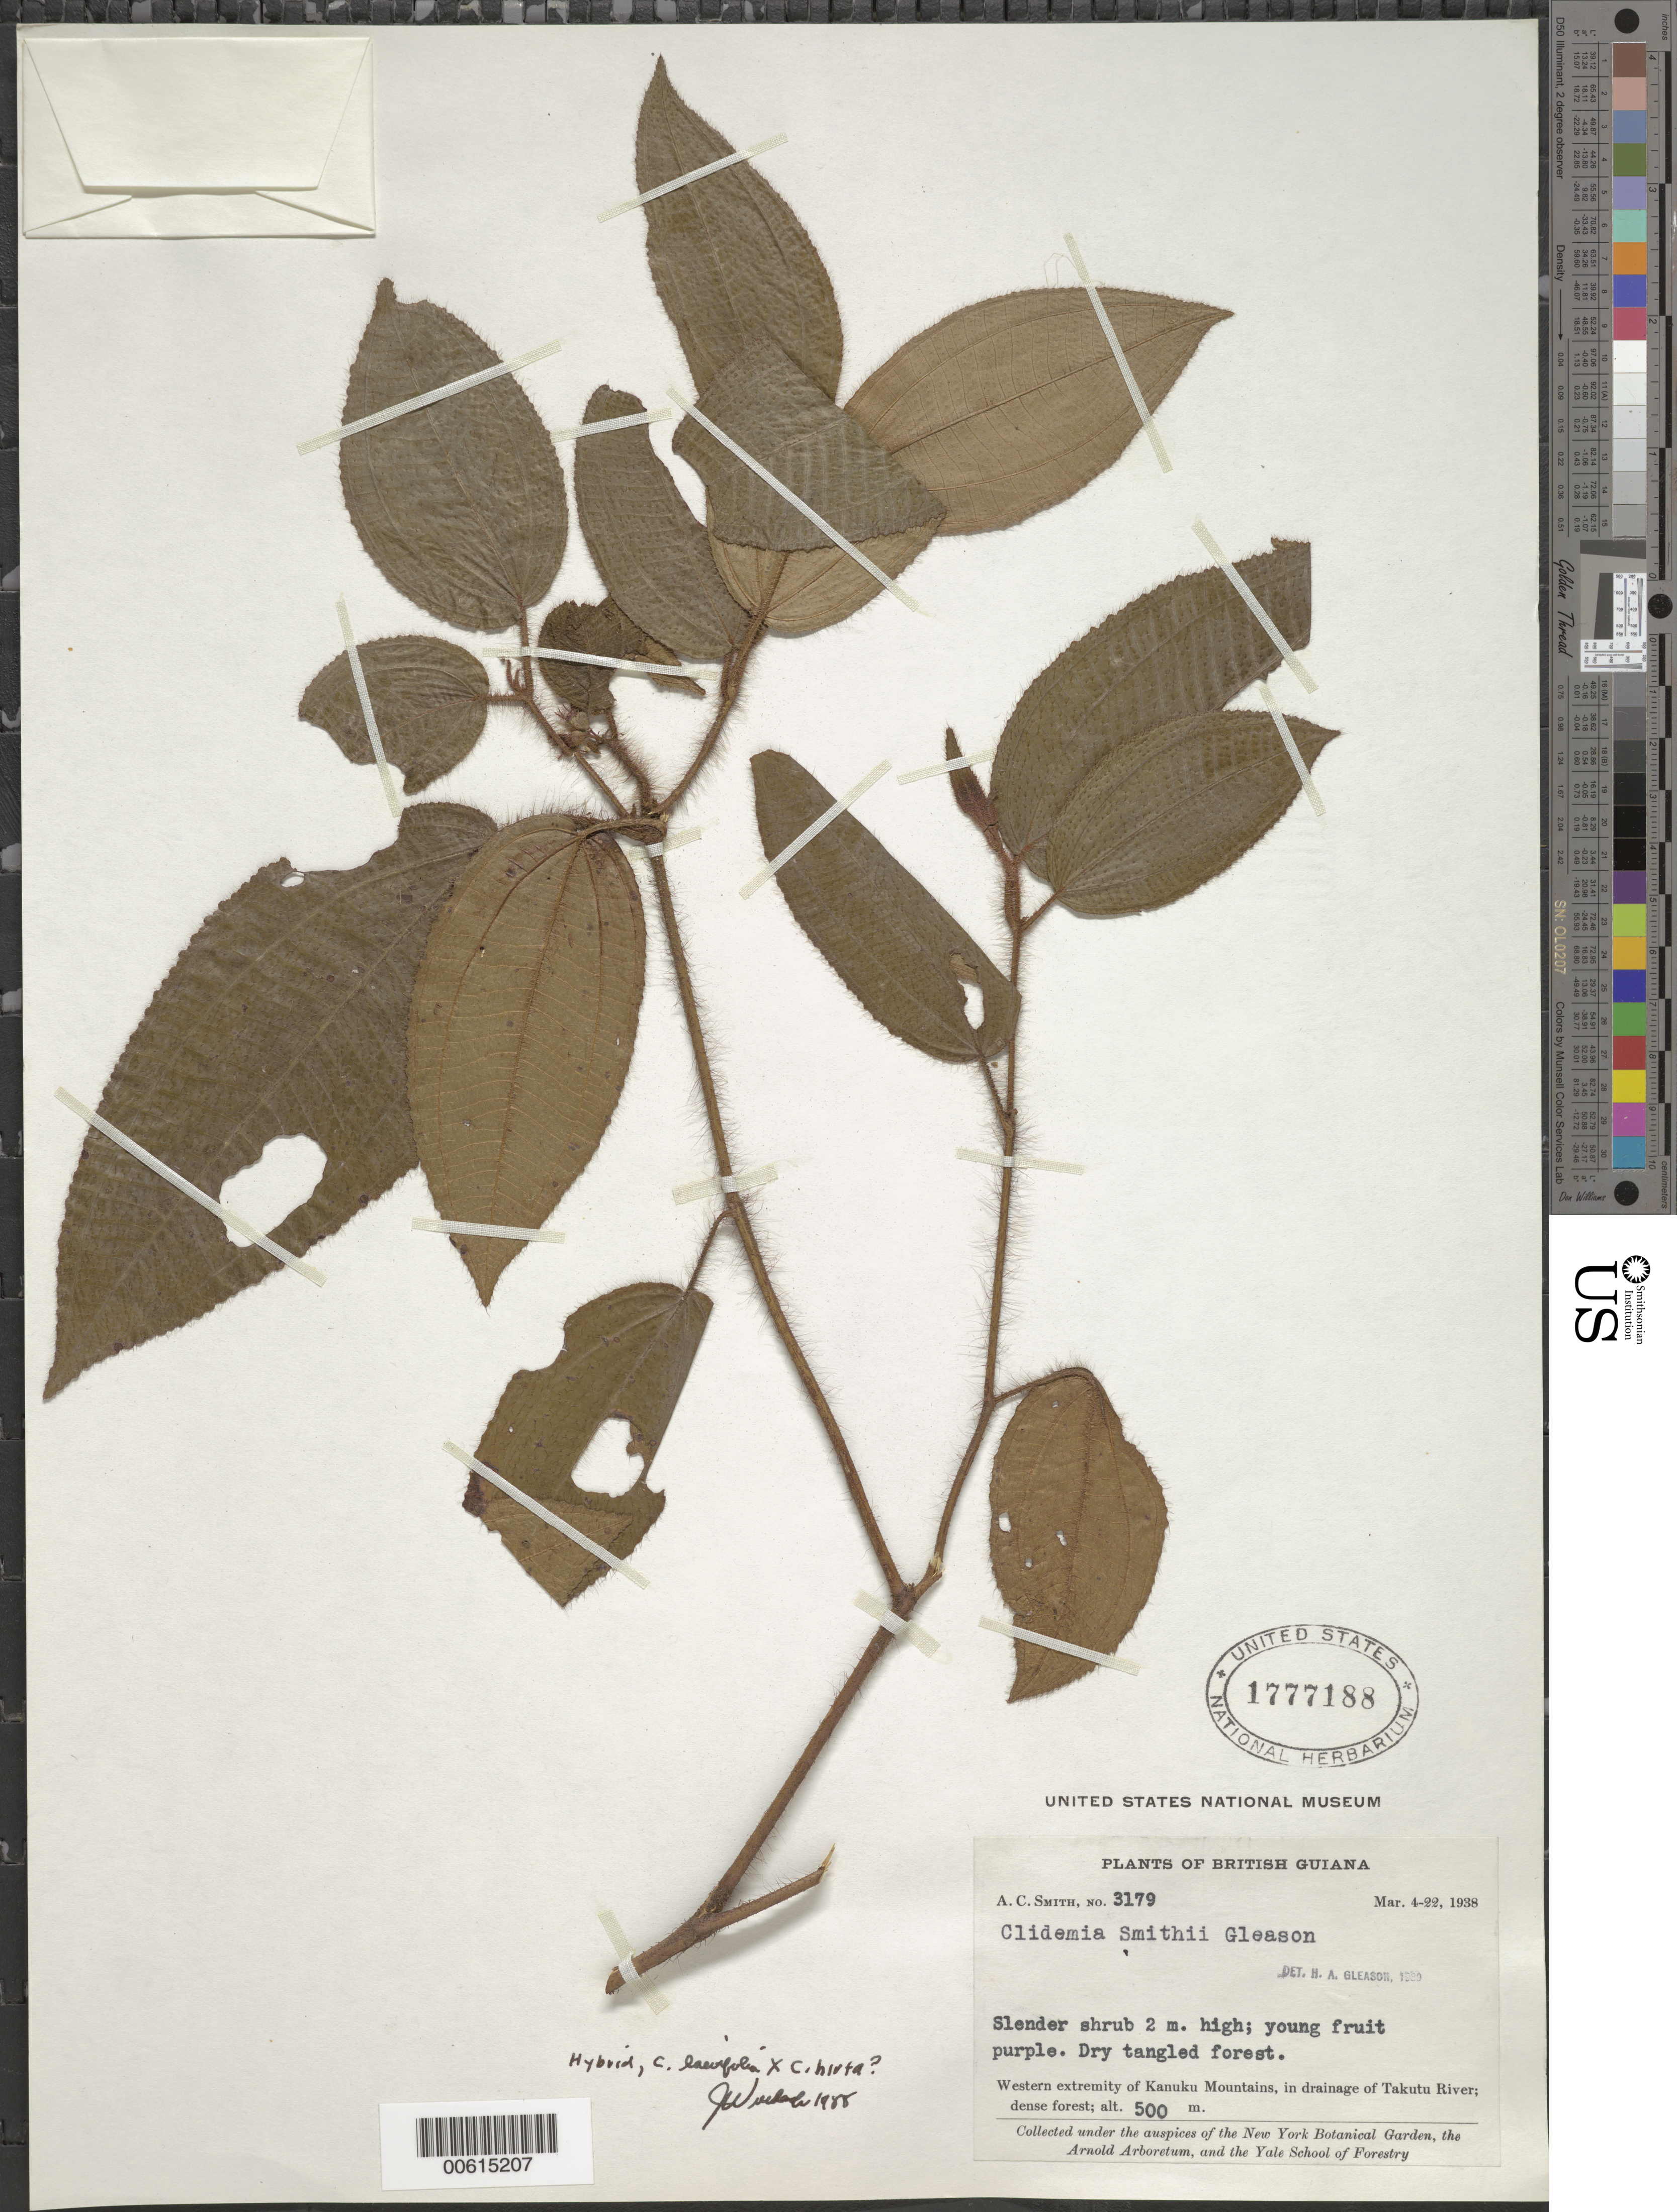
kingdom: Plantae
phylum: Tracheophyta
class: Magnoliopsida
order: Myrtales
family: Melastomataceae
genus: Clidemia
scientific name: Clidemia smithii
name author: Gleason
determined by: Gleason, H. A.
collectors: A. C. Smith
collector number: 3179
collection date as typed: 4-Mar-38 to 22-Mar-38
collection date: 1938-03-04/1938-03-22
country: Guyana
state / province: U. Takutu-U. Essequibo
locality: Kanuku Mts., drainage of Takutu R., western extremity of Kanuku Mountains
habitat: Dry tangled forest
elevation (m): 500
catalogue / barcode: US 1777188